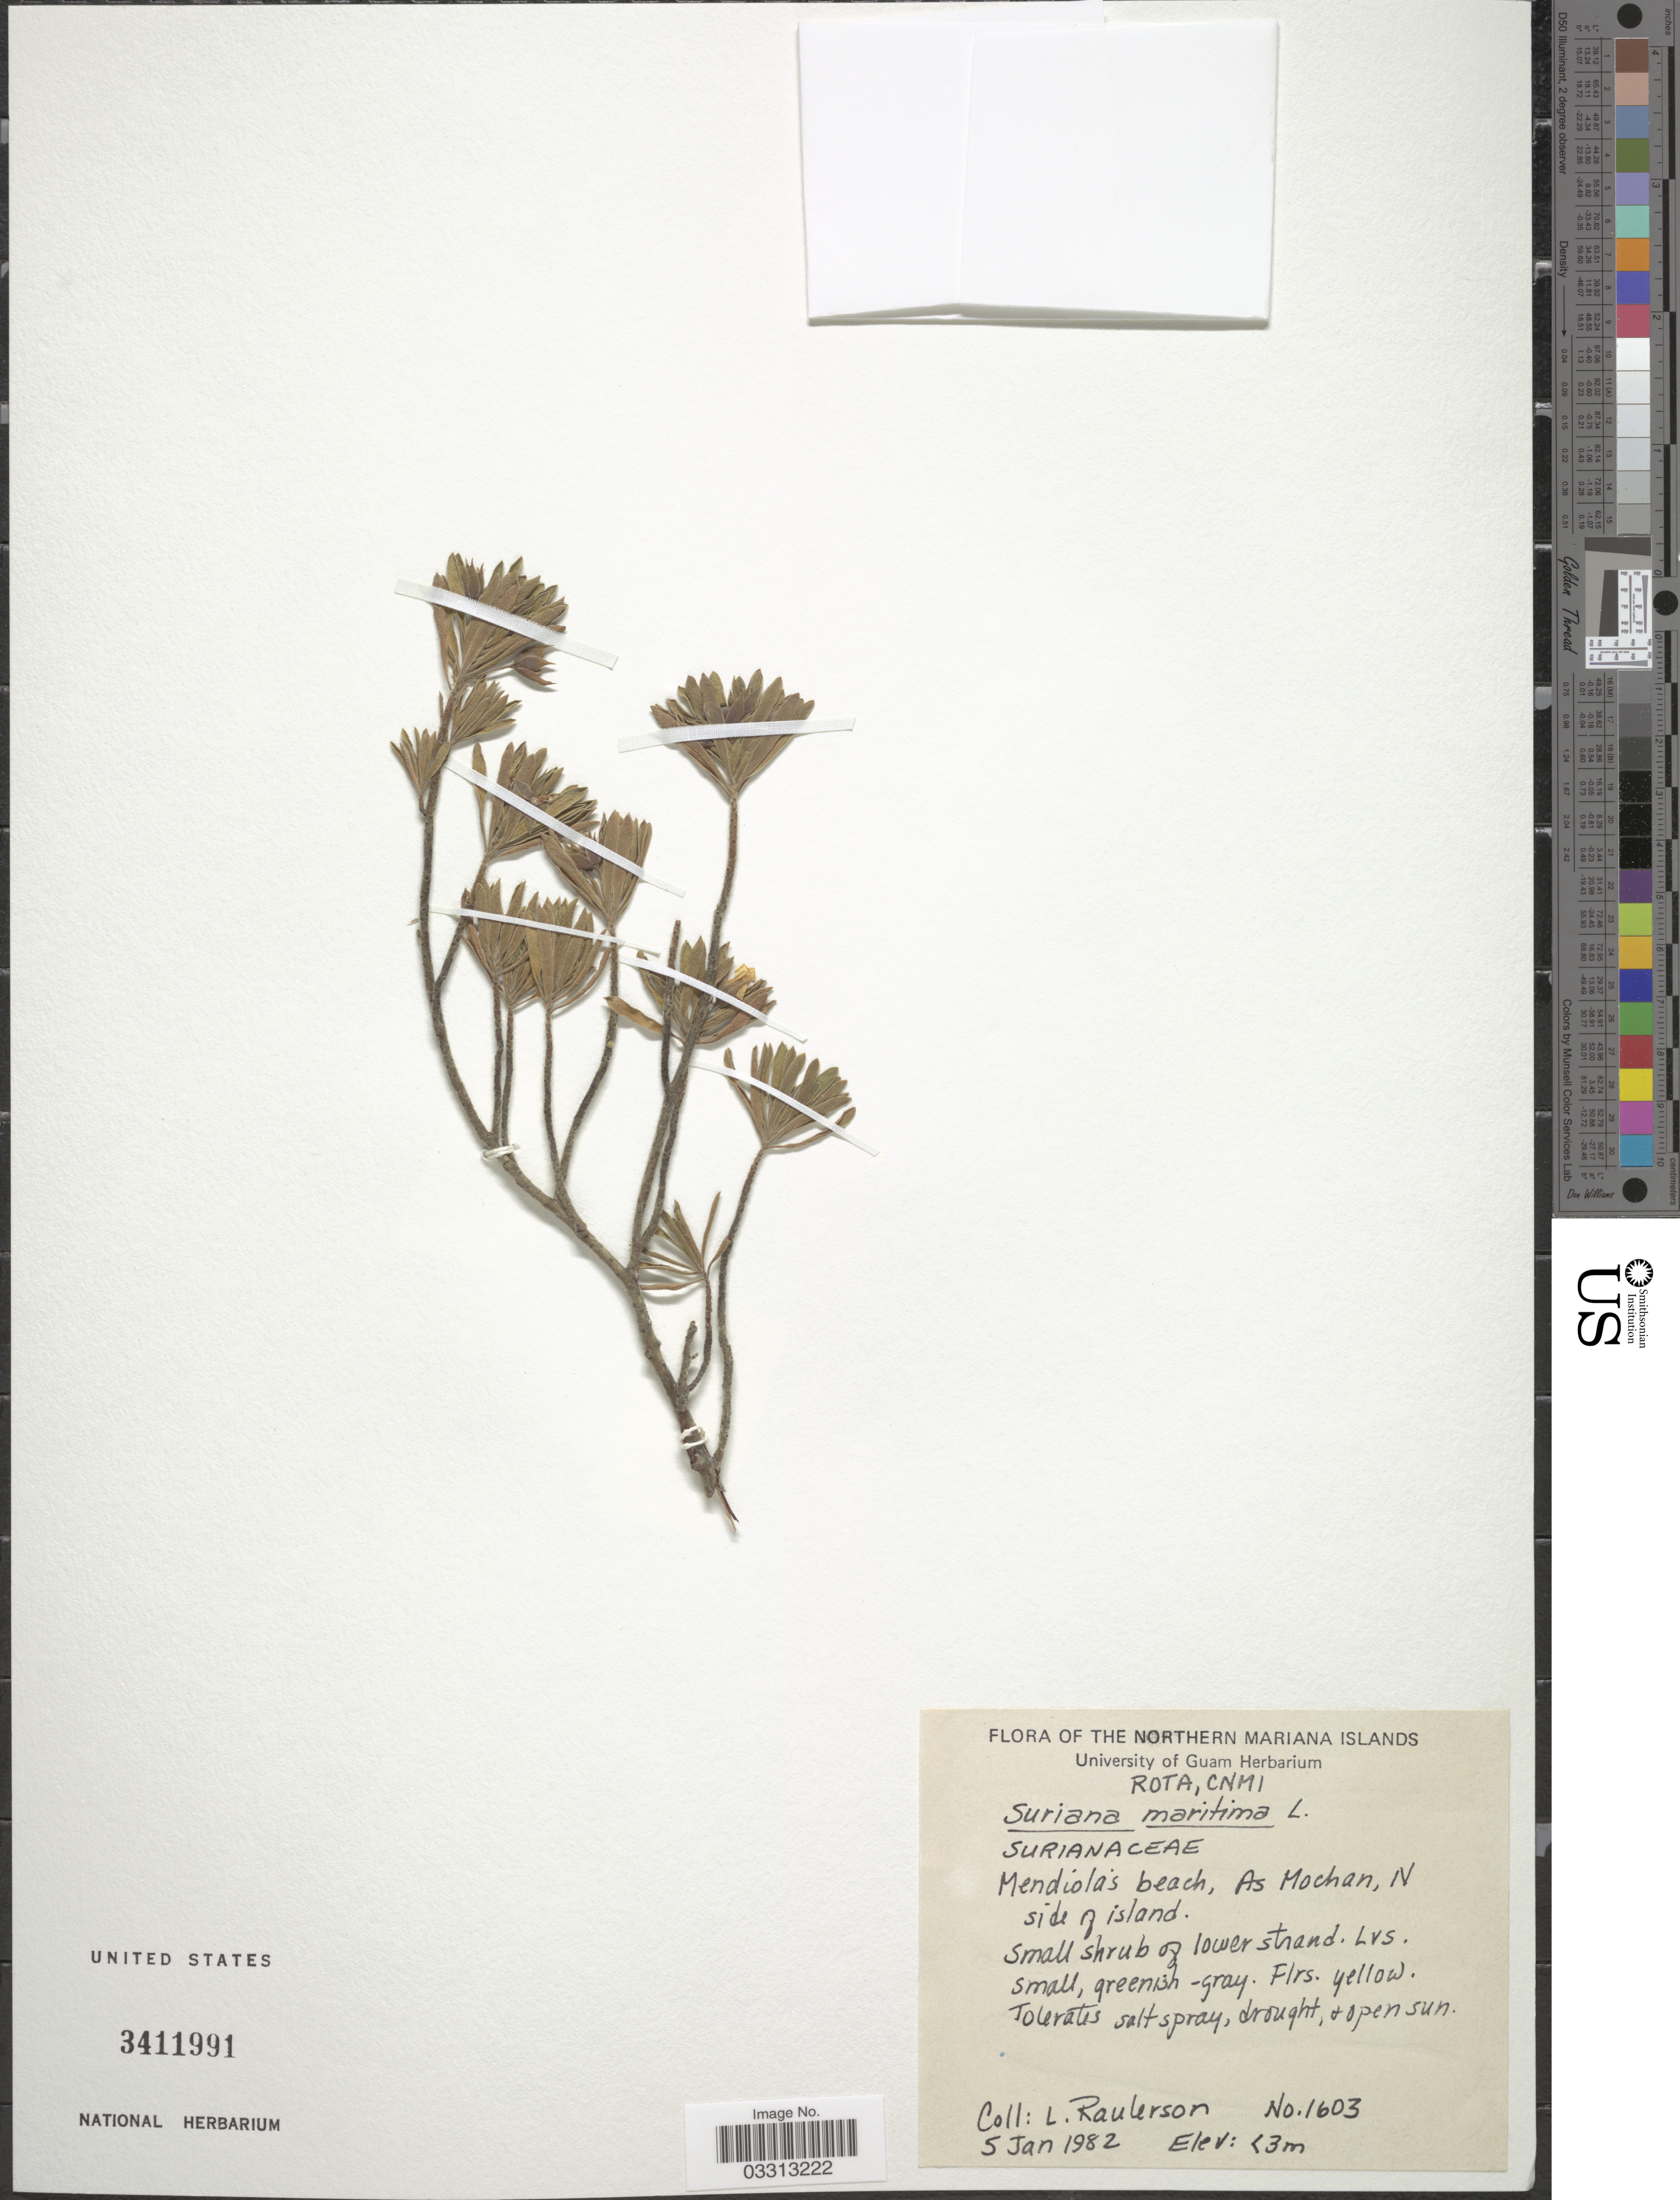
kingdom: Plantae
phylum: Tracheophyta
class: Magnoliopsida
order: Fabales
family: Surianaceae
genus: Suriana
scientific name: Suriana maritima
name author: L.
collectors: L. Raulerson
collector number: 1603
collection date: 1982-01-05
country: Northern Mariana Islands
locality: Rota, CNMI. Mendiola's beach, As Mochan, N side of island.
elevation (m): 3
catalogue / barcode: US 3411991